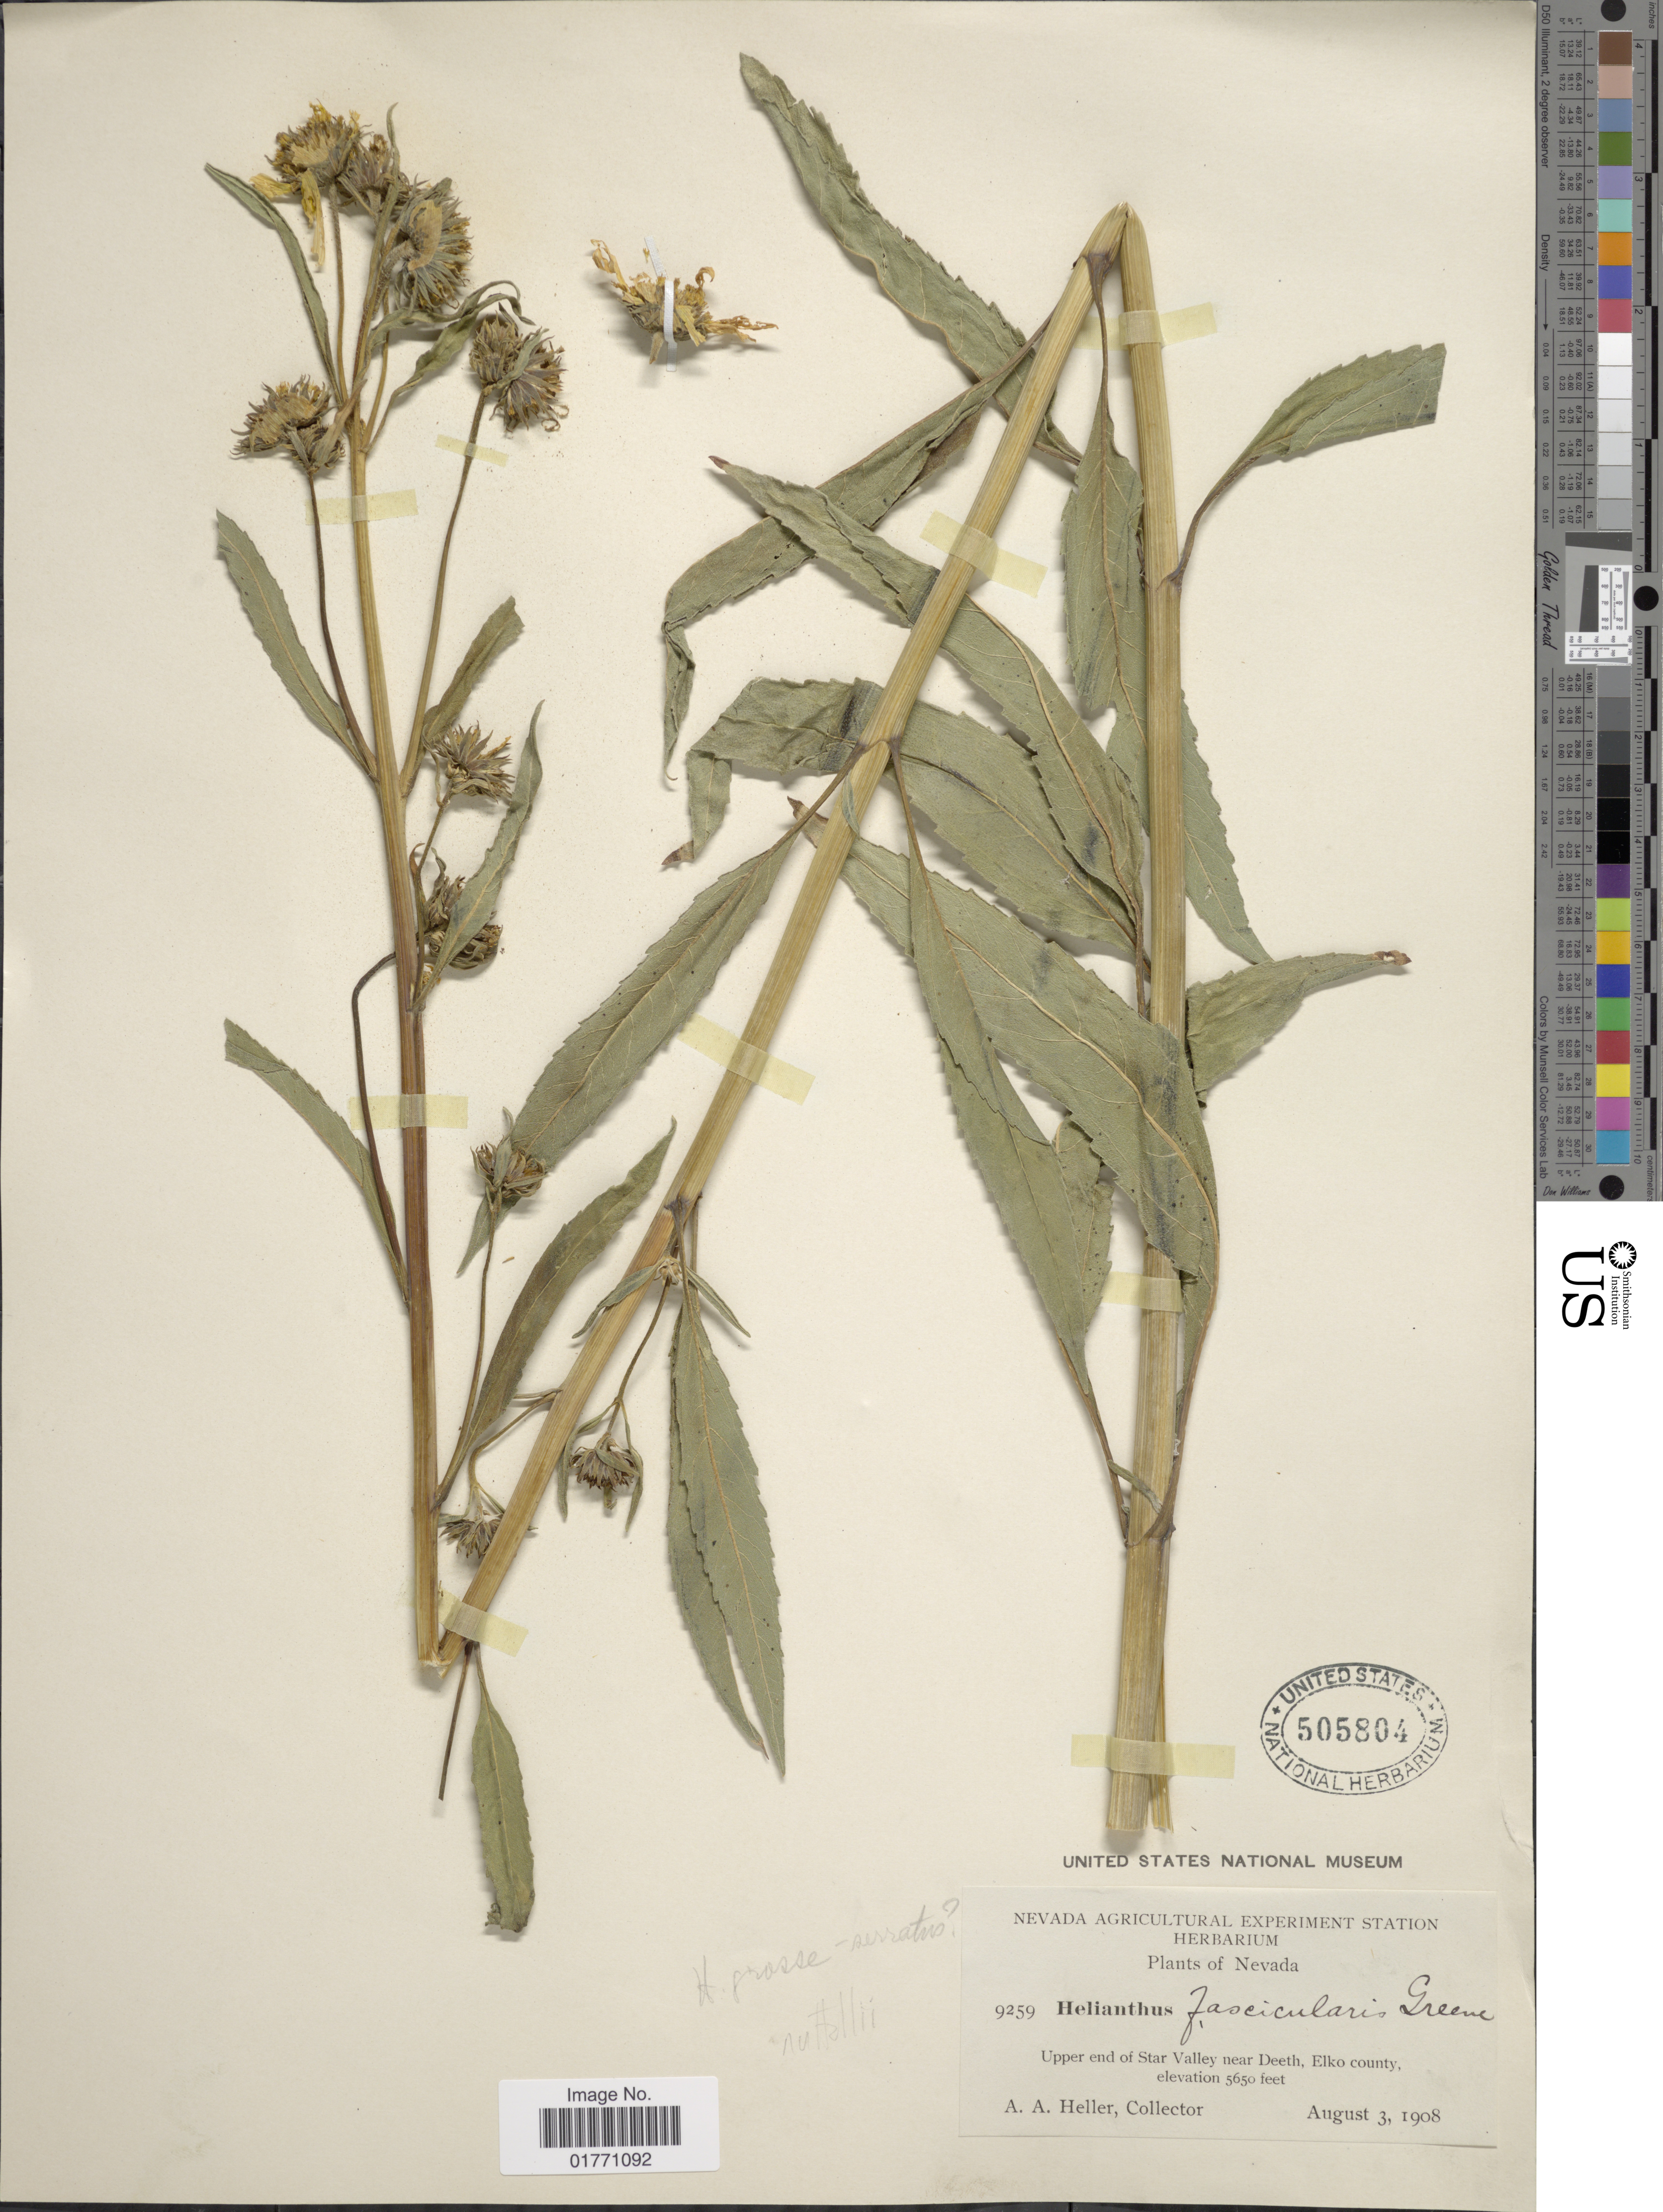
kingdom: Plantae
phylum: Tracheophyta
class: Magnoliopsida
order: Asterales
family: Asteraceae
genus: Helianthus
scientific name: Helianthus nuttallii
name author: Torr. & A. Gray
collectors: A. A. Heller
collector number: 9259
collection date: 1908-08-03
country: United States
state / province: Nevada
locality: Upper end of Star Valley near Deeth, Elko County.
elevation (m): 1722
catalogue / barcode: US 505804